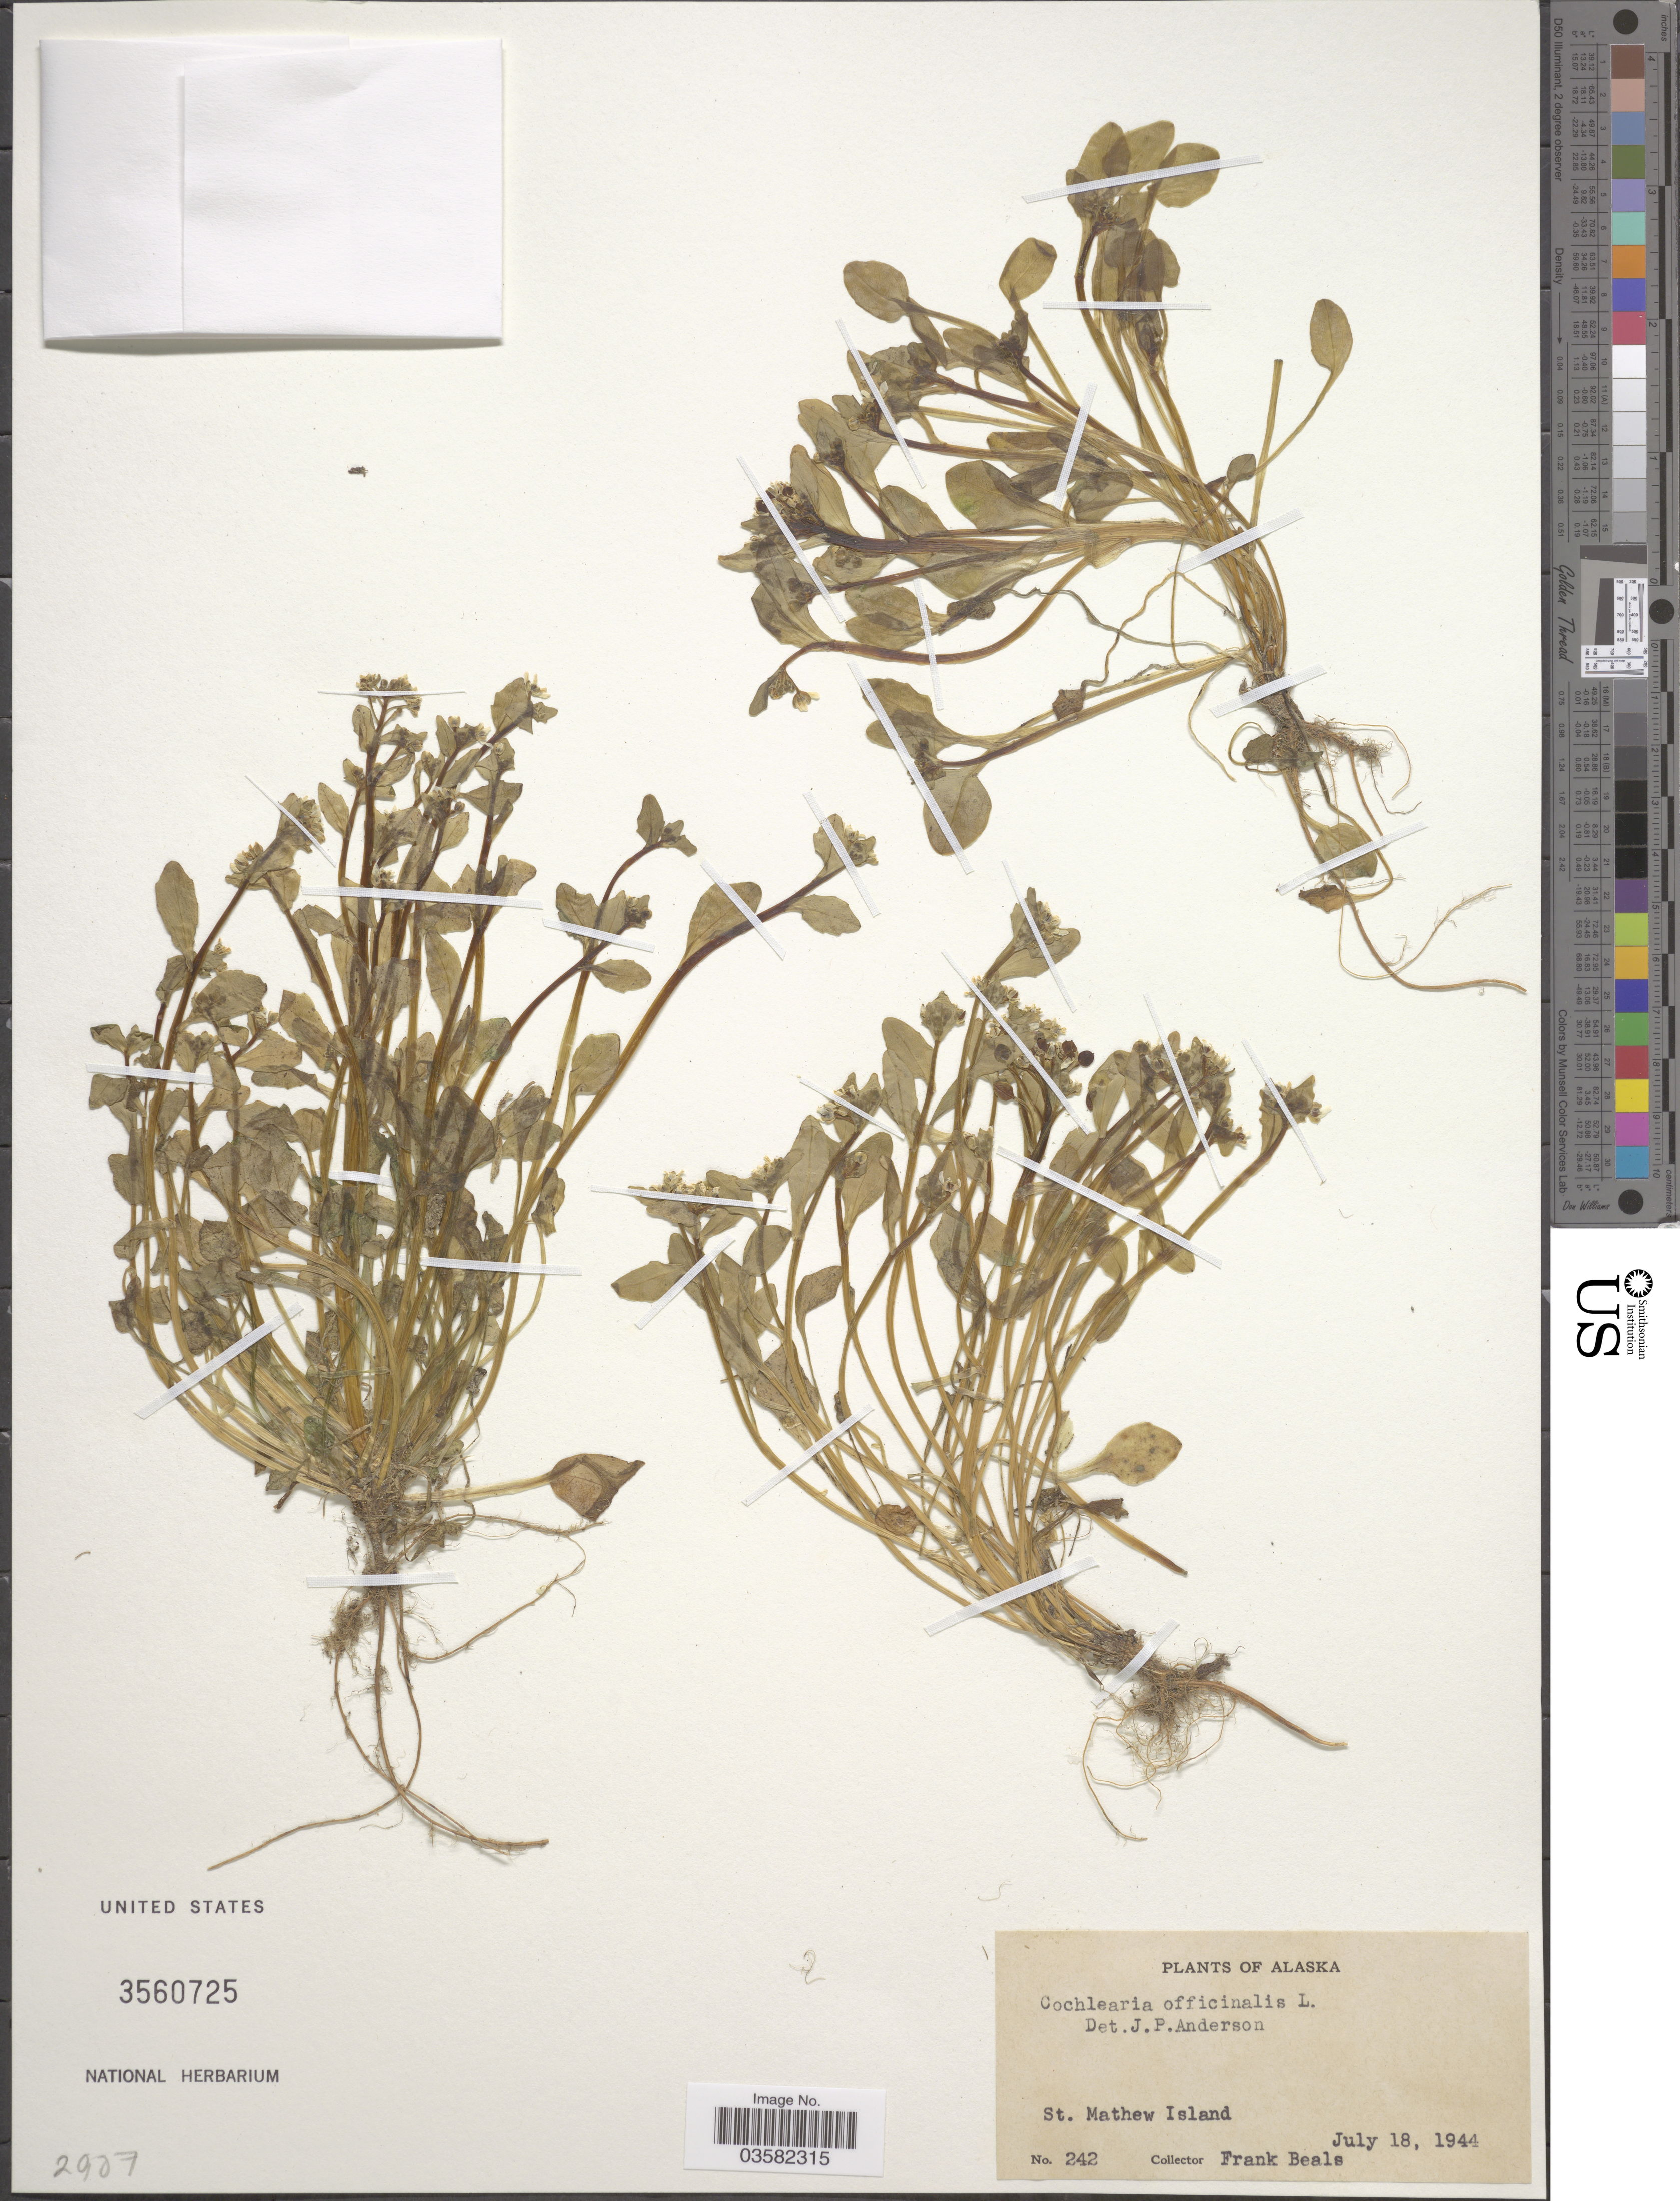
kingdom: Plantae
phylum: Tracheophyta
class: Magnoliopsida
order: Brassicales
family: Brassicaceae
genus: Cochlearia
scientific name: Cochlearia officinalis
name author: L.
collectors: F. Beals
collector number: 242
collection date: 1944-07-18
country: United States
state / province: Alaska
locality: St. Mathew Island.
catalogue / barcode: US 3560725